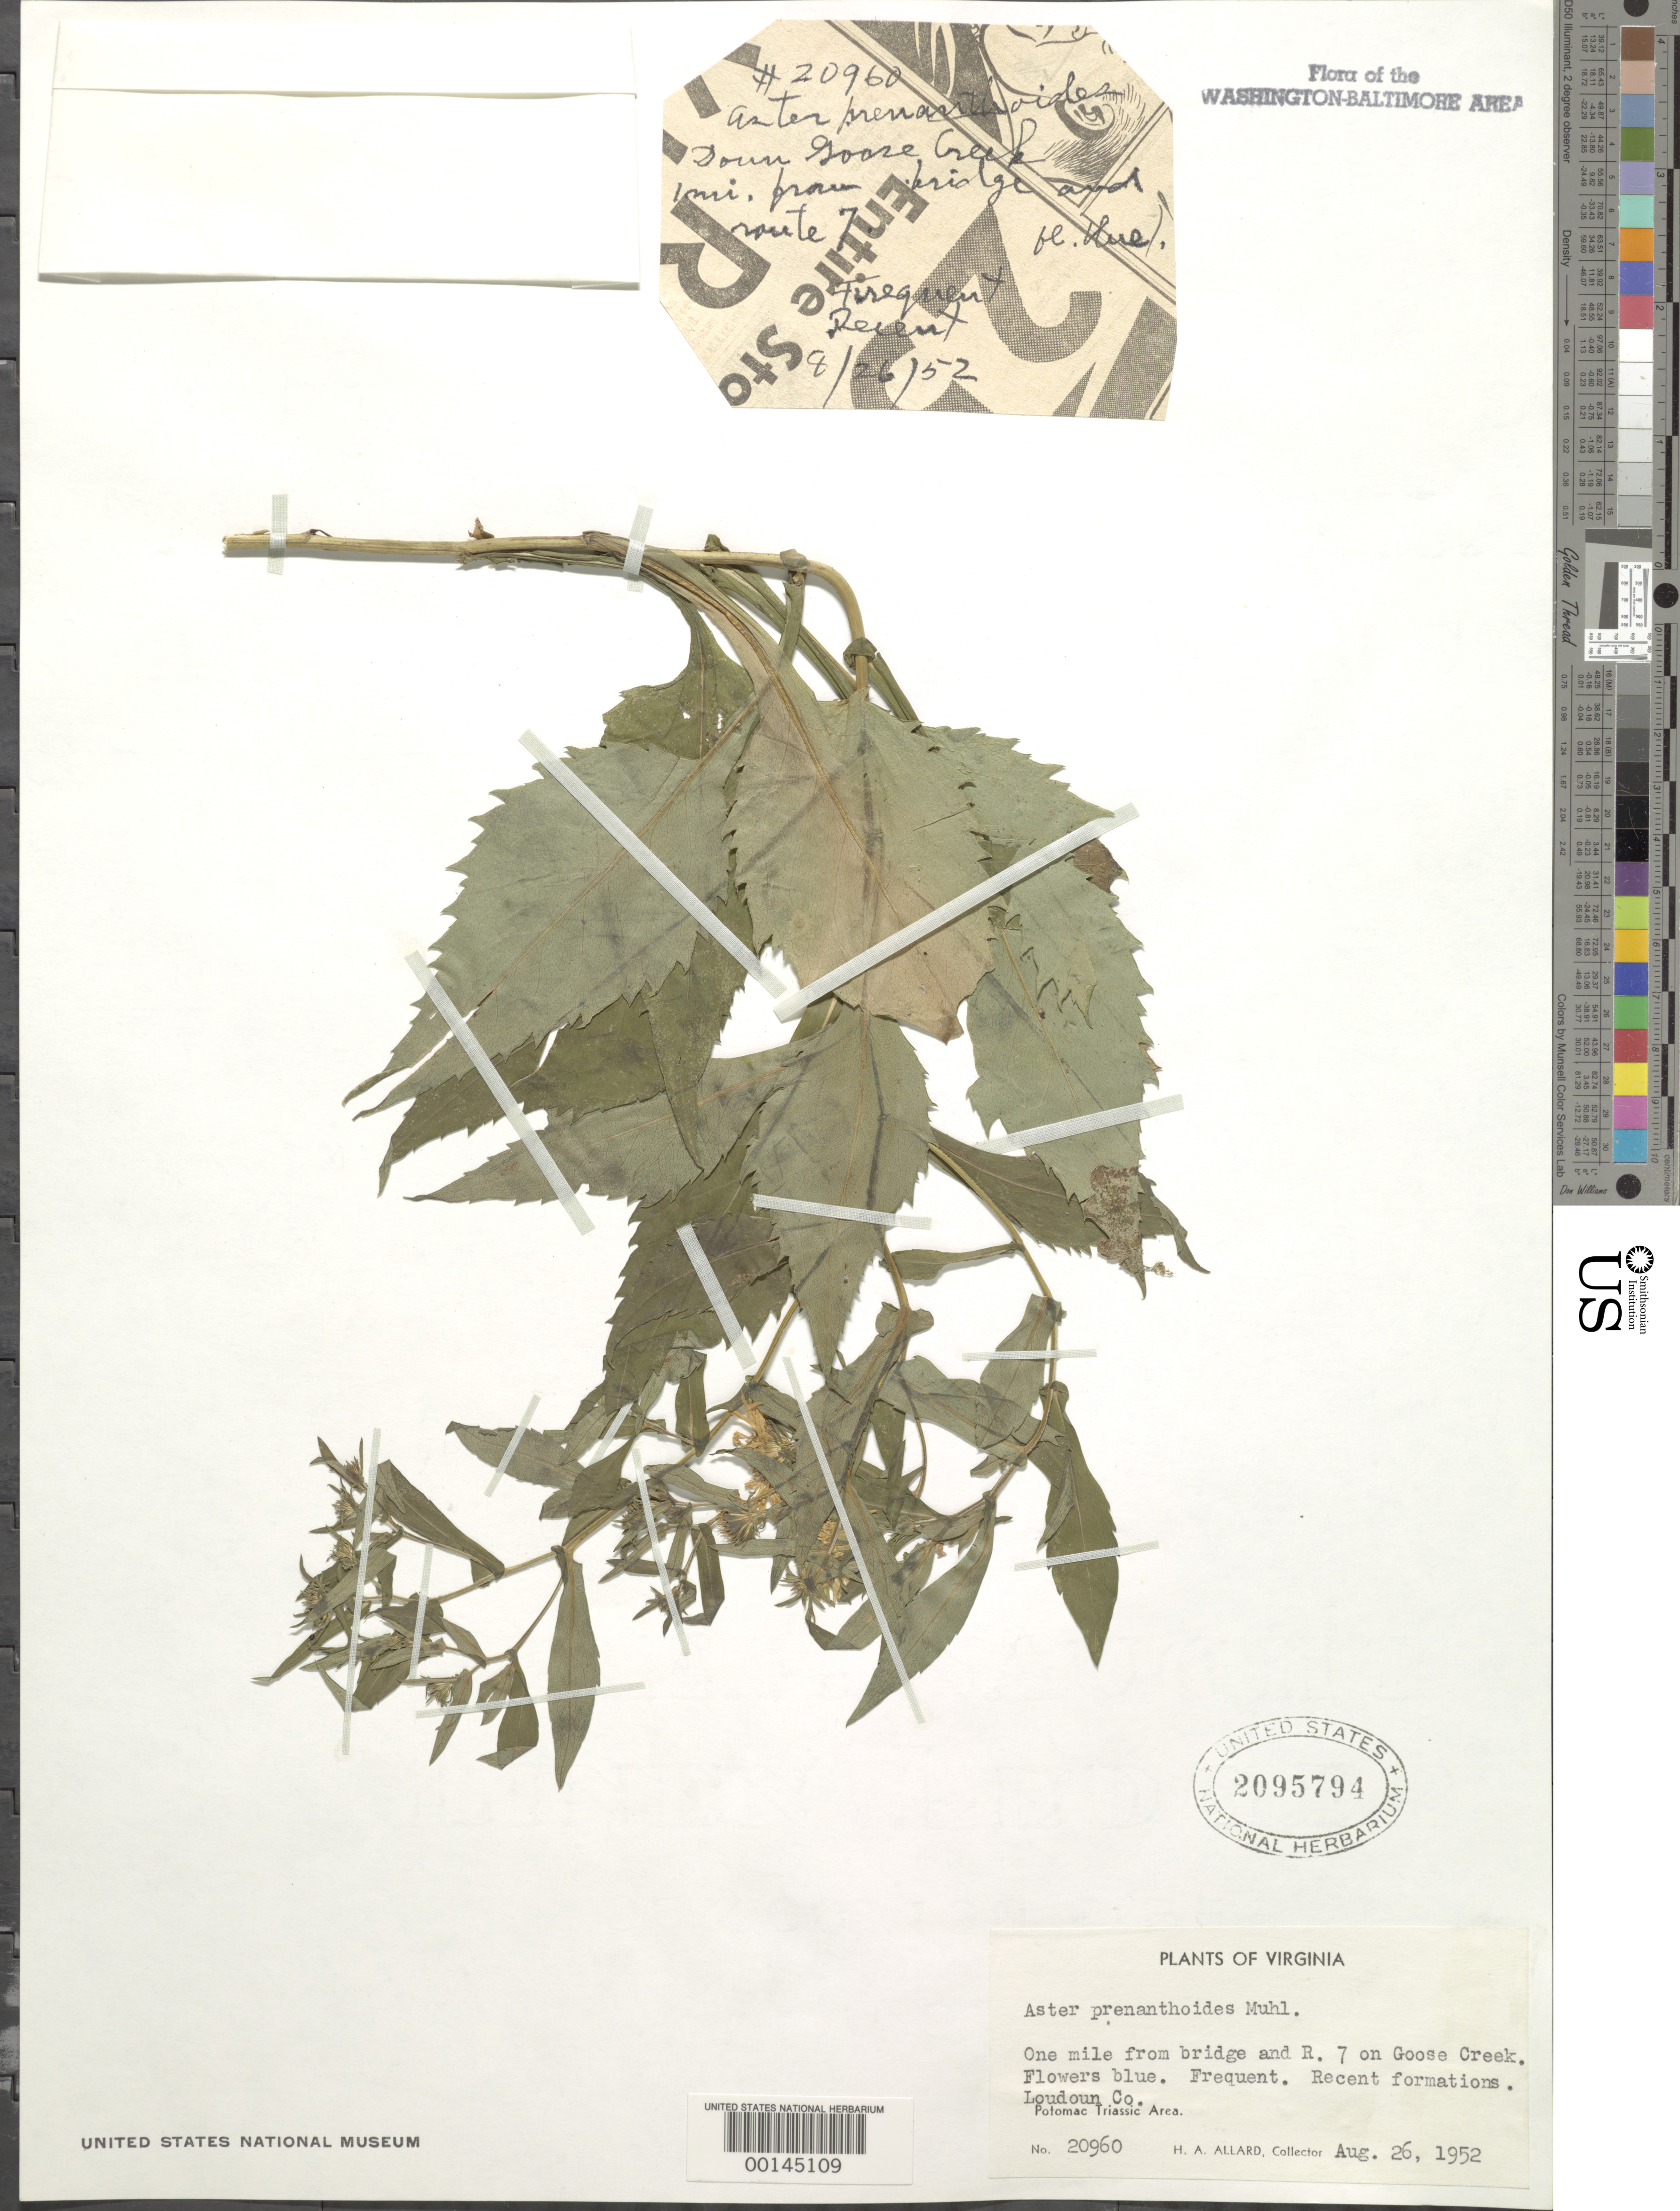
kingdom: Plantae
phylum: Tracheophyta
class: Magnoliopsida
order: Asterales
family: Asteraceae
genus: Symphyotrichum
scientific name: Symphyotrichum prenanthoides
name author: (Muhl. ex Willd.) G.L. Nesom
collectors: H. A. Allard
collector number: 20960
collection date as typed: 26 Aug 1952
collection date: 1952-08-26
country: United States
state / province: Virginia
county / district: Loudoun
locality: Goose Creek A mile from Rt. 7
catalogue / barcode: US 2095794